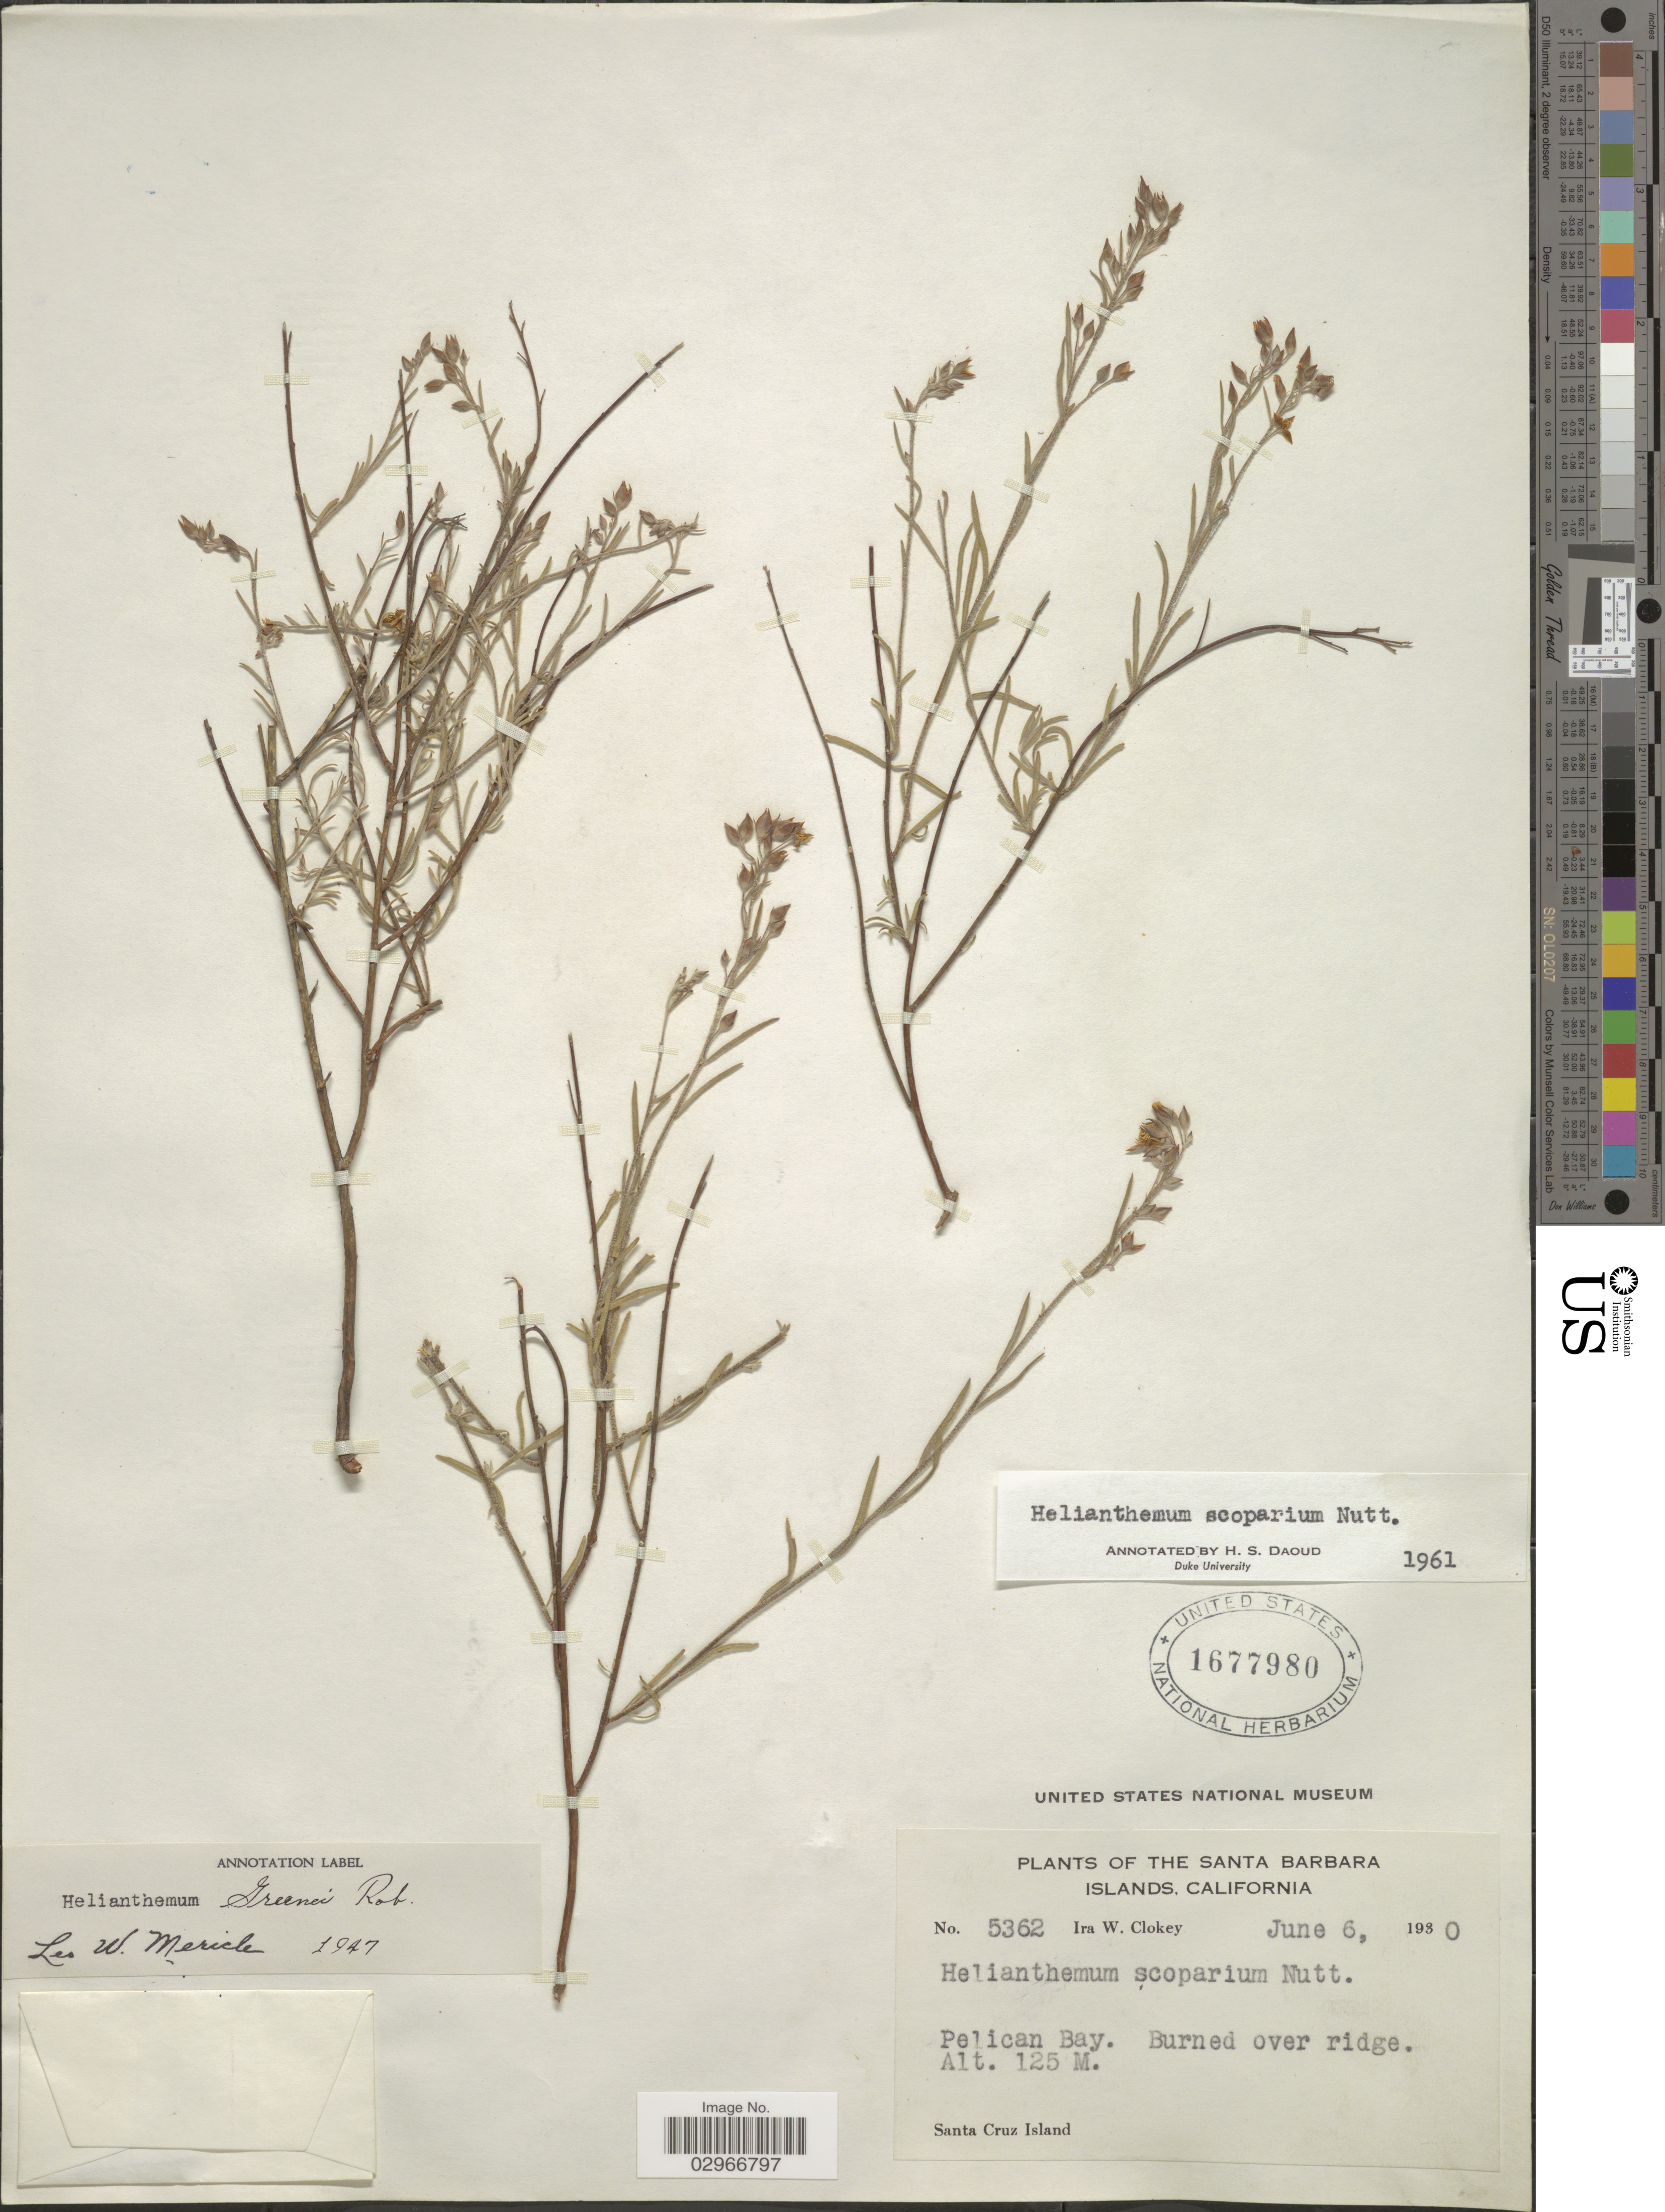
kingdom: Plantae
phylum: Tracheophyta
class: Magnoliopsida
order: Malvales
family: Cistaceae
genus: Helianthemum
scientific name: Helianthemum scoparium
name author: Nutt. ex Torr. & A. Gray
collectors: I. W. Clokey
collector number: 5362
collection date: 1930-06-06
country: United States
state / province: California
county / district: Santa Barbara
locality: The Santa Barbara Islands. Pelican Bay. Santa Cruz Island.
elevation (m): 125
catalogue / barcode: US 1677980